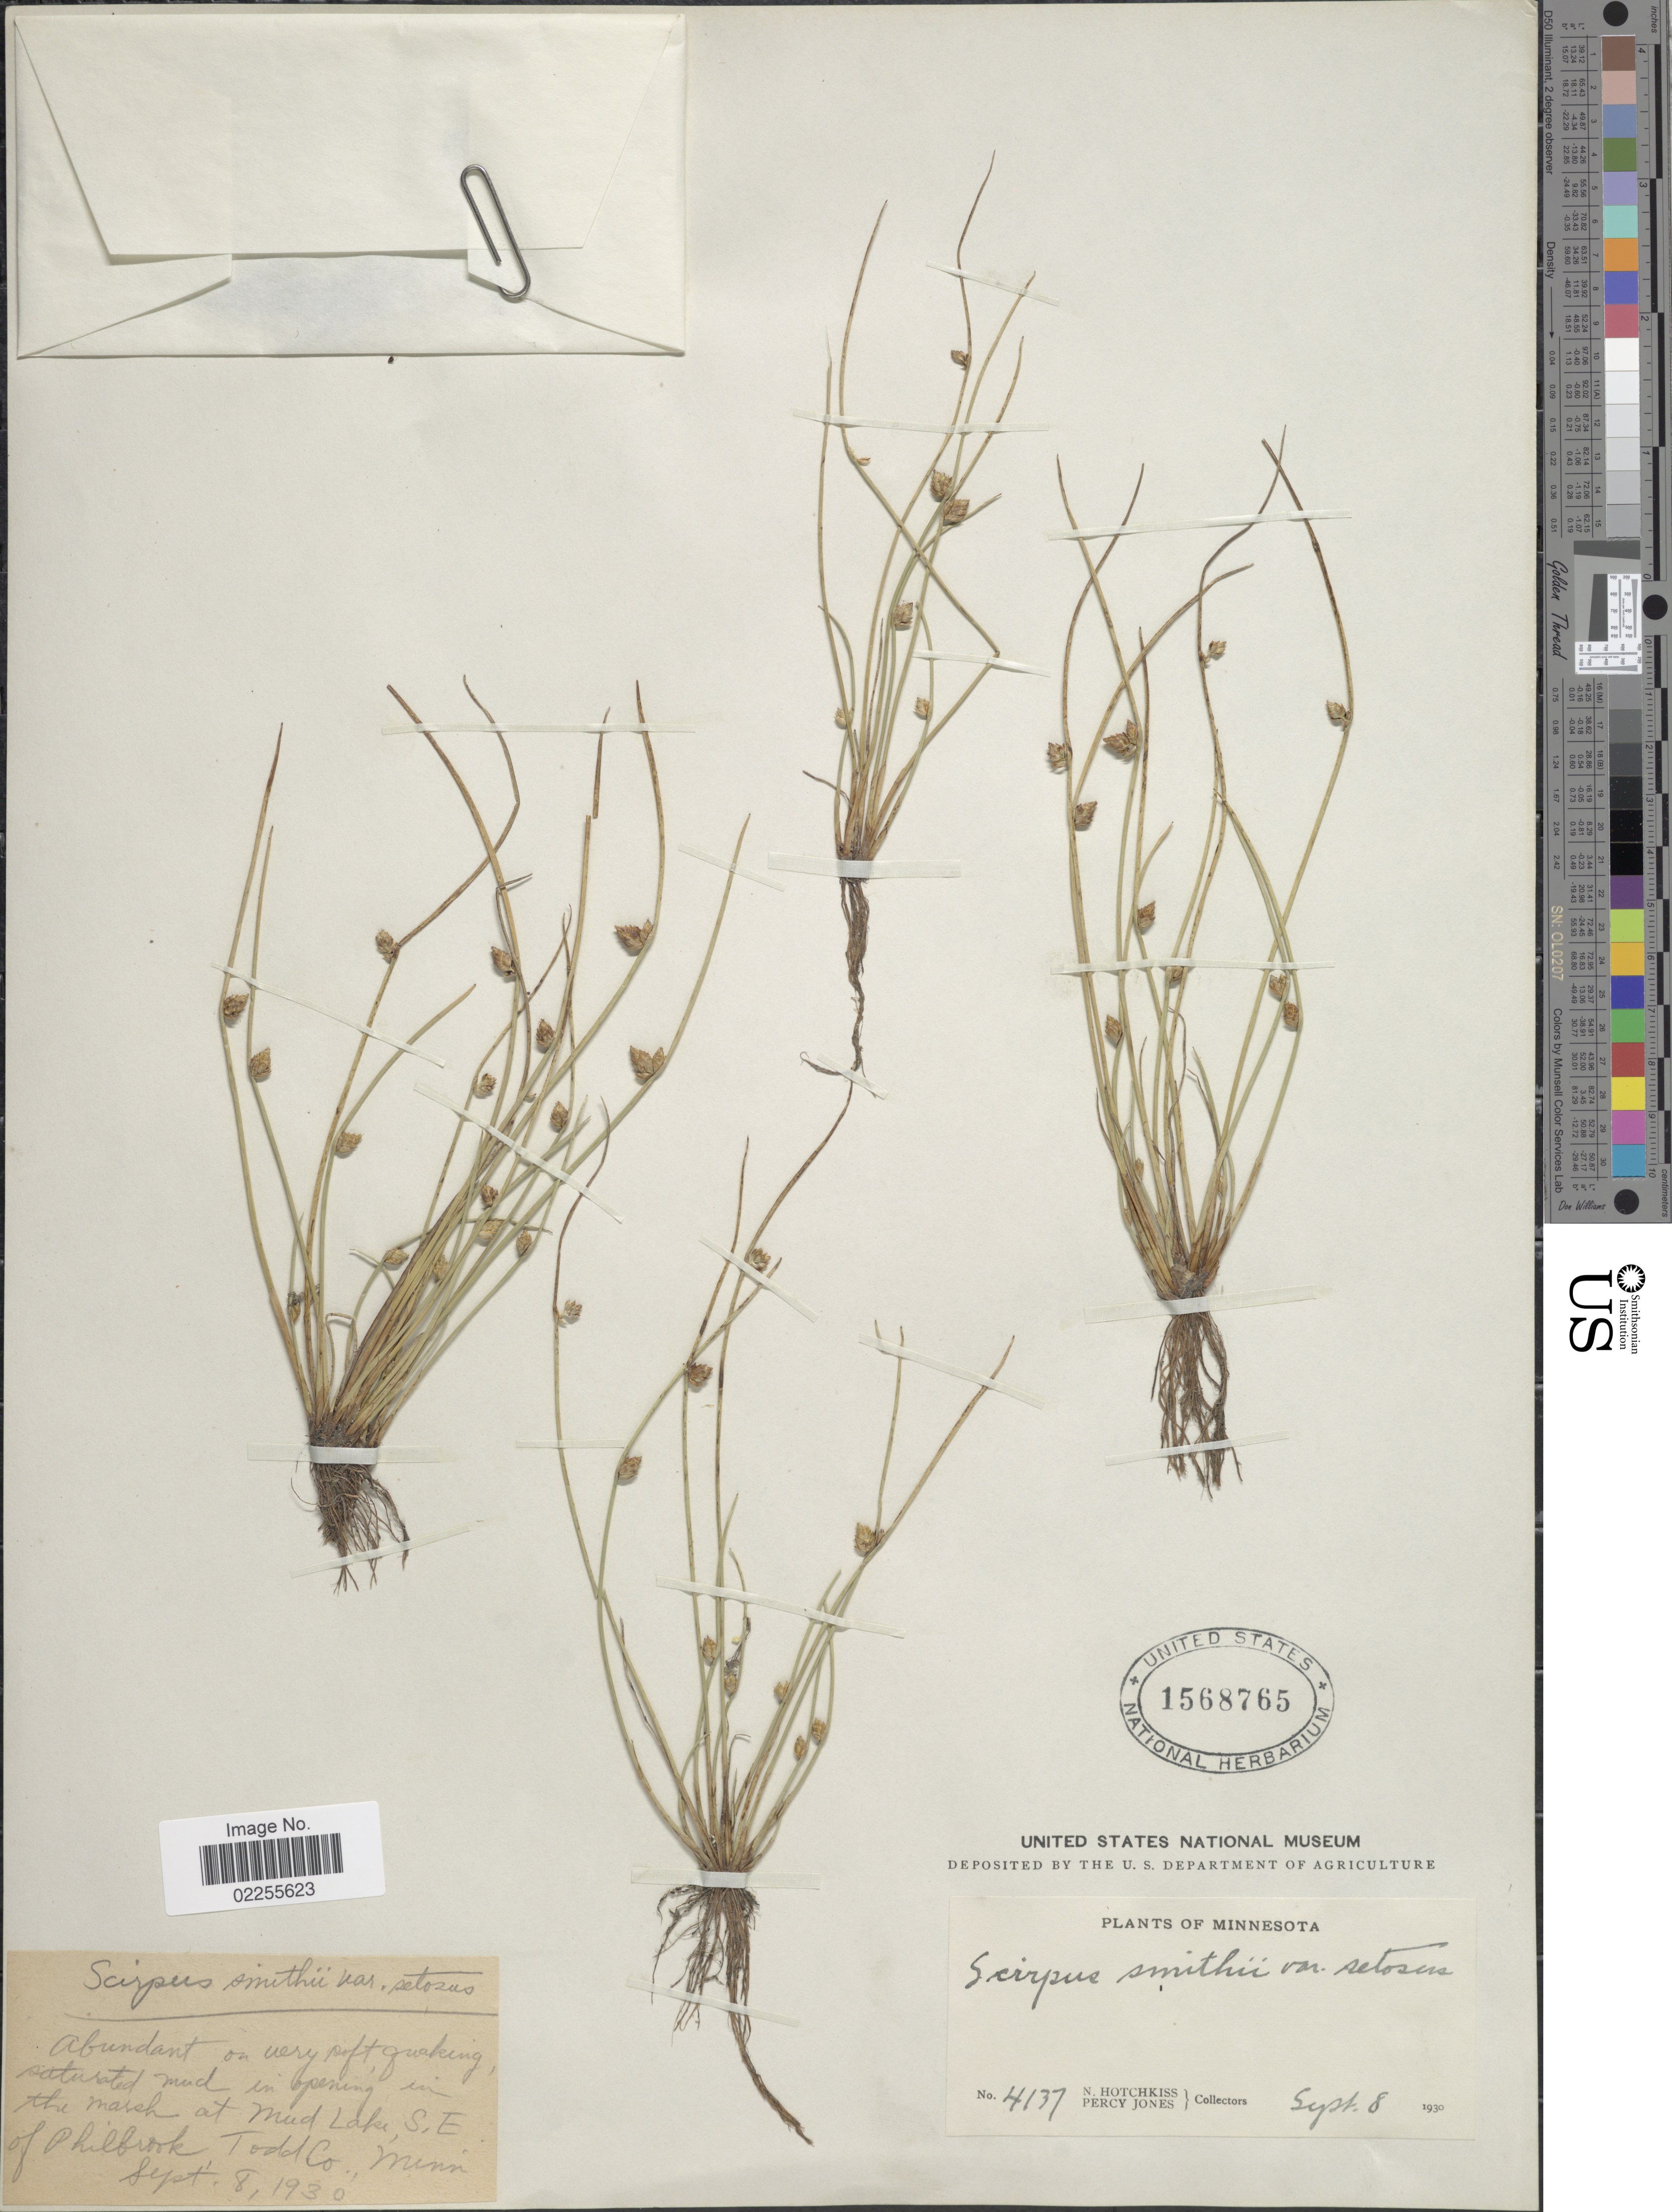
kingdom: Plantae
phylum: Tracheophyta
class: Liliopsida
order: Poales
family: Cyperaceae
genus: Schoenoplectus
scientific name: Schoenoplectus smithii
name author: (A. Gray) Soják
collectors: N. Hotchkiss & P. Jones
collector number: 4137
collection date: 1930-09-08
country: United States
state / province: Minnesota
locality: Abundant on very soft, quaking, saturated mud in opening in the march at Mud Lake, S.E. of Philbrook, Todd Co.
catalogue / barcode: US 1568765